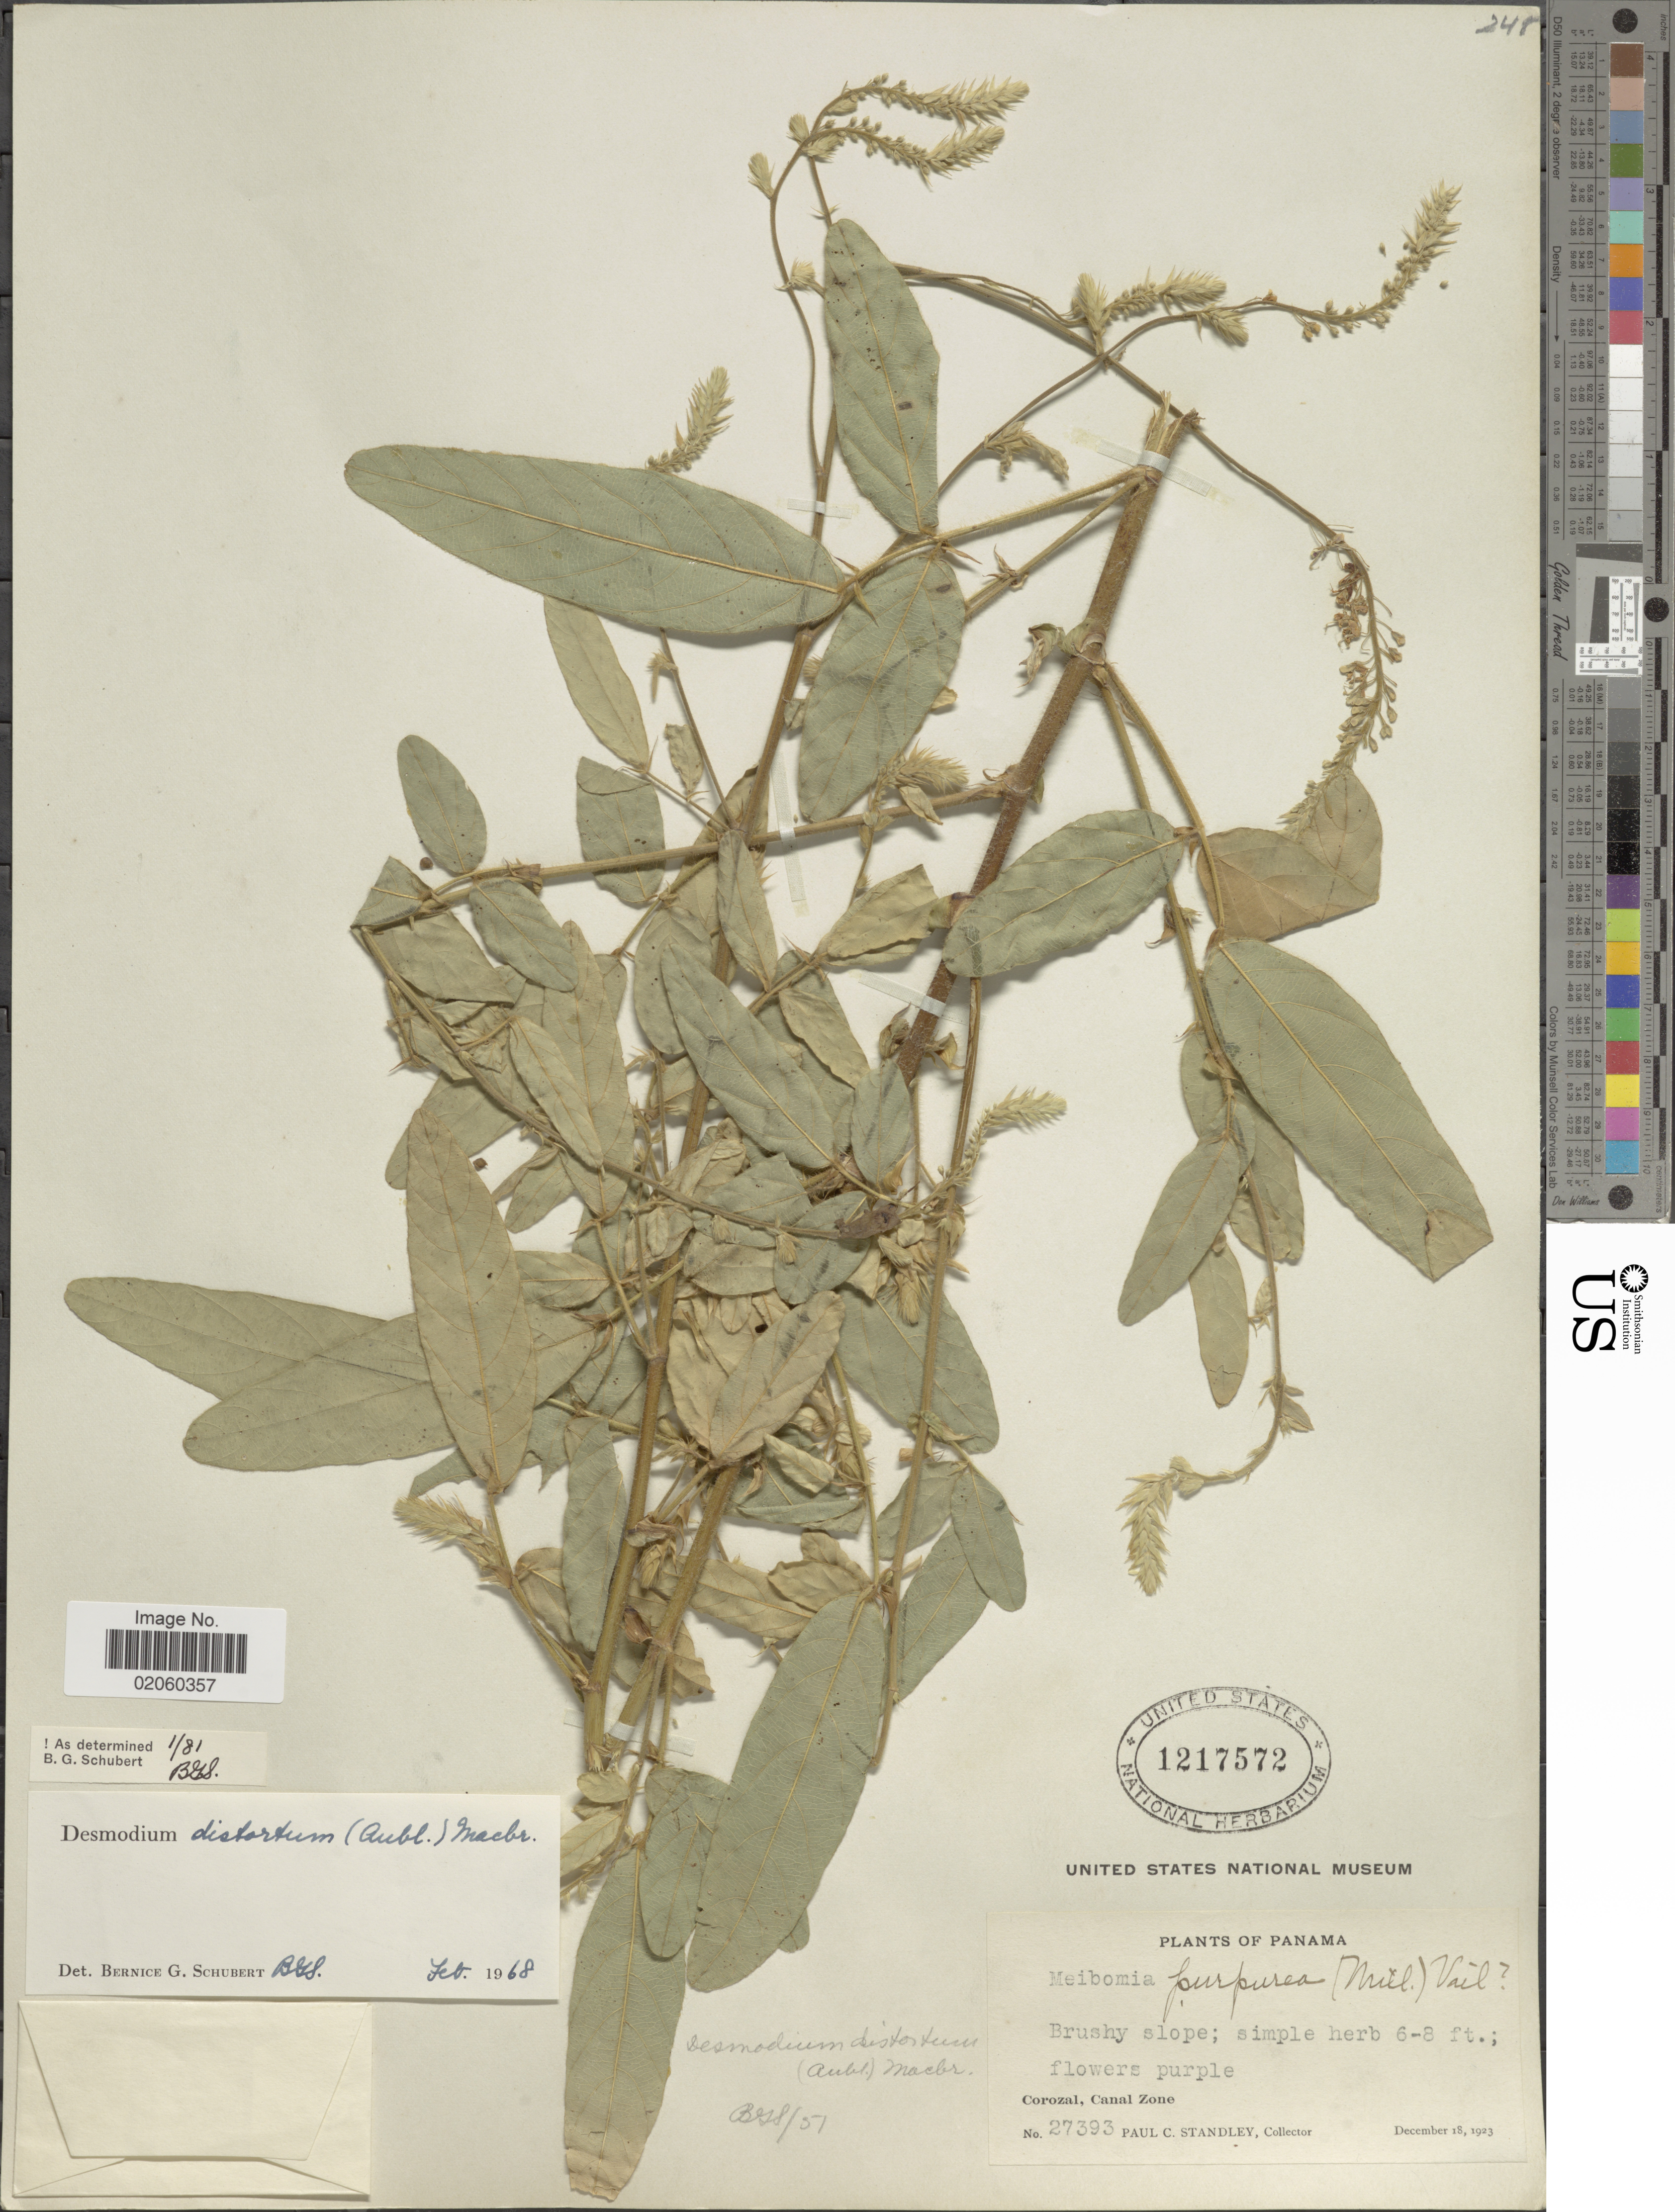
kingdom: Plantae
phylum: Tracheophyta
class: Magnoliopsida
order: Fabales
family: Fabaceae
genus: Desmodium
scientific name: Desmodium distortum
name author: (Aubl.) J.F. Macbr.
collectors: P. C. Standley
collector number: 27393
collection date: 1923-12-18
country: Panama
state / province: Colón / Panamá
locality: Corozal, Canal Zone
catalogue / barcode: US 1217572